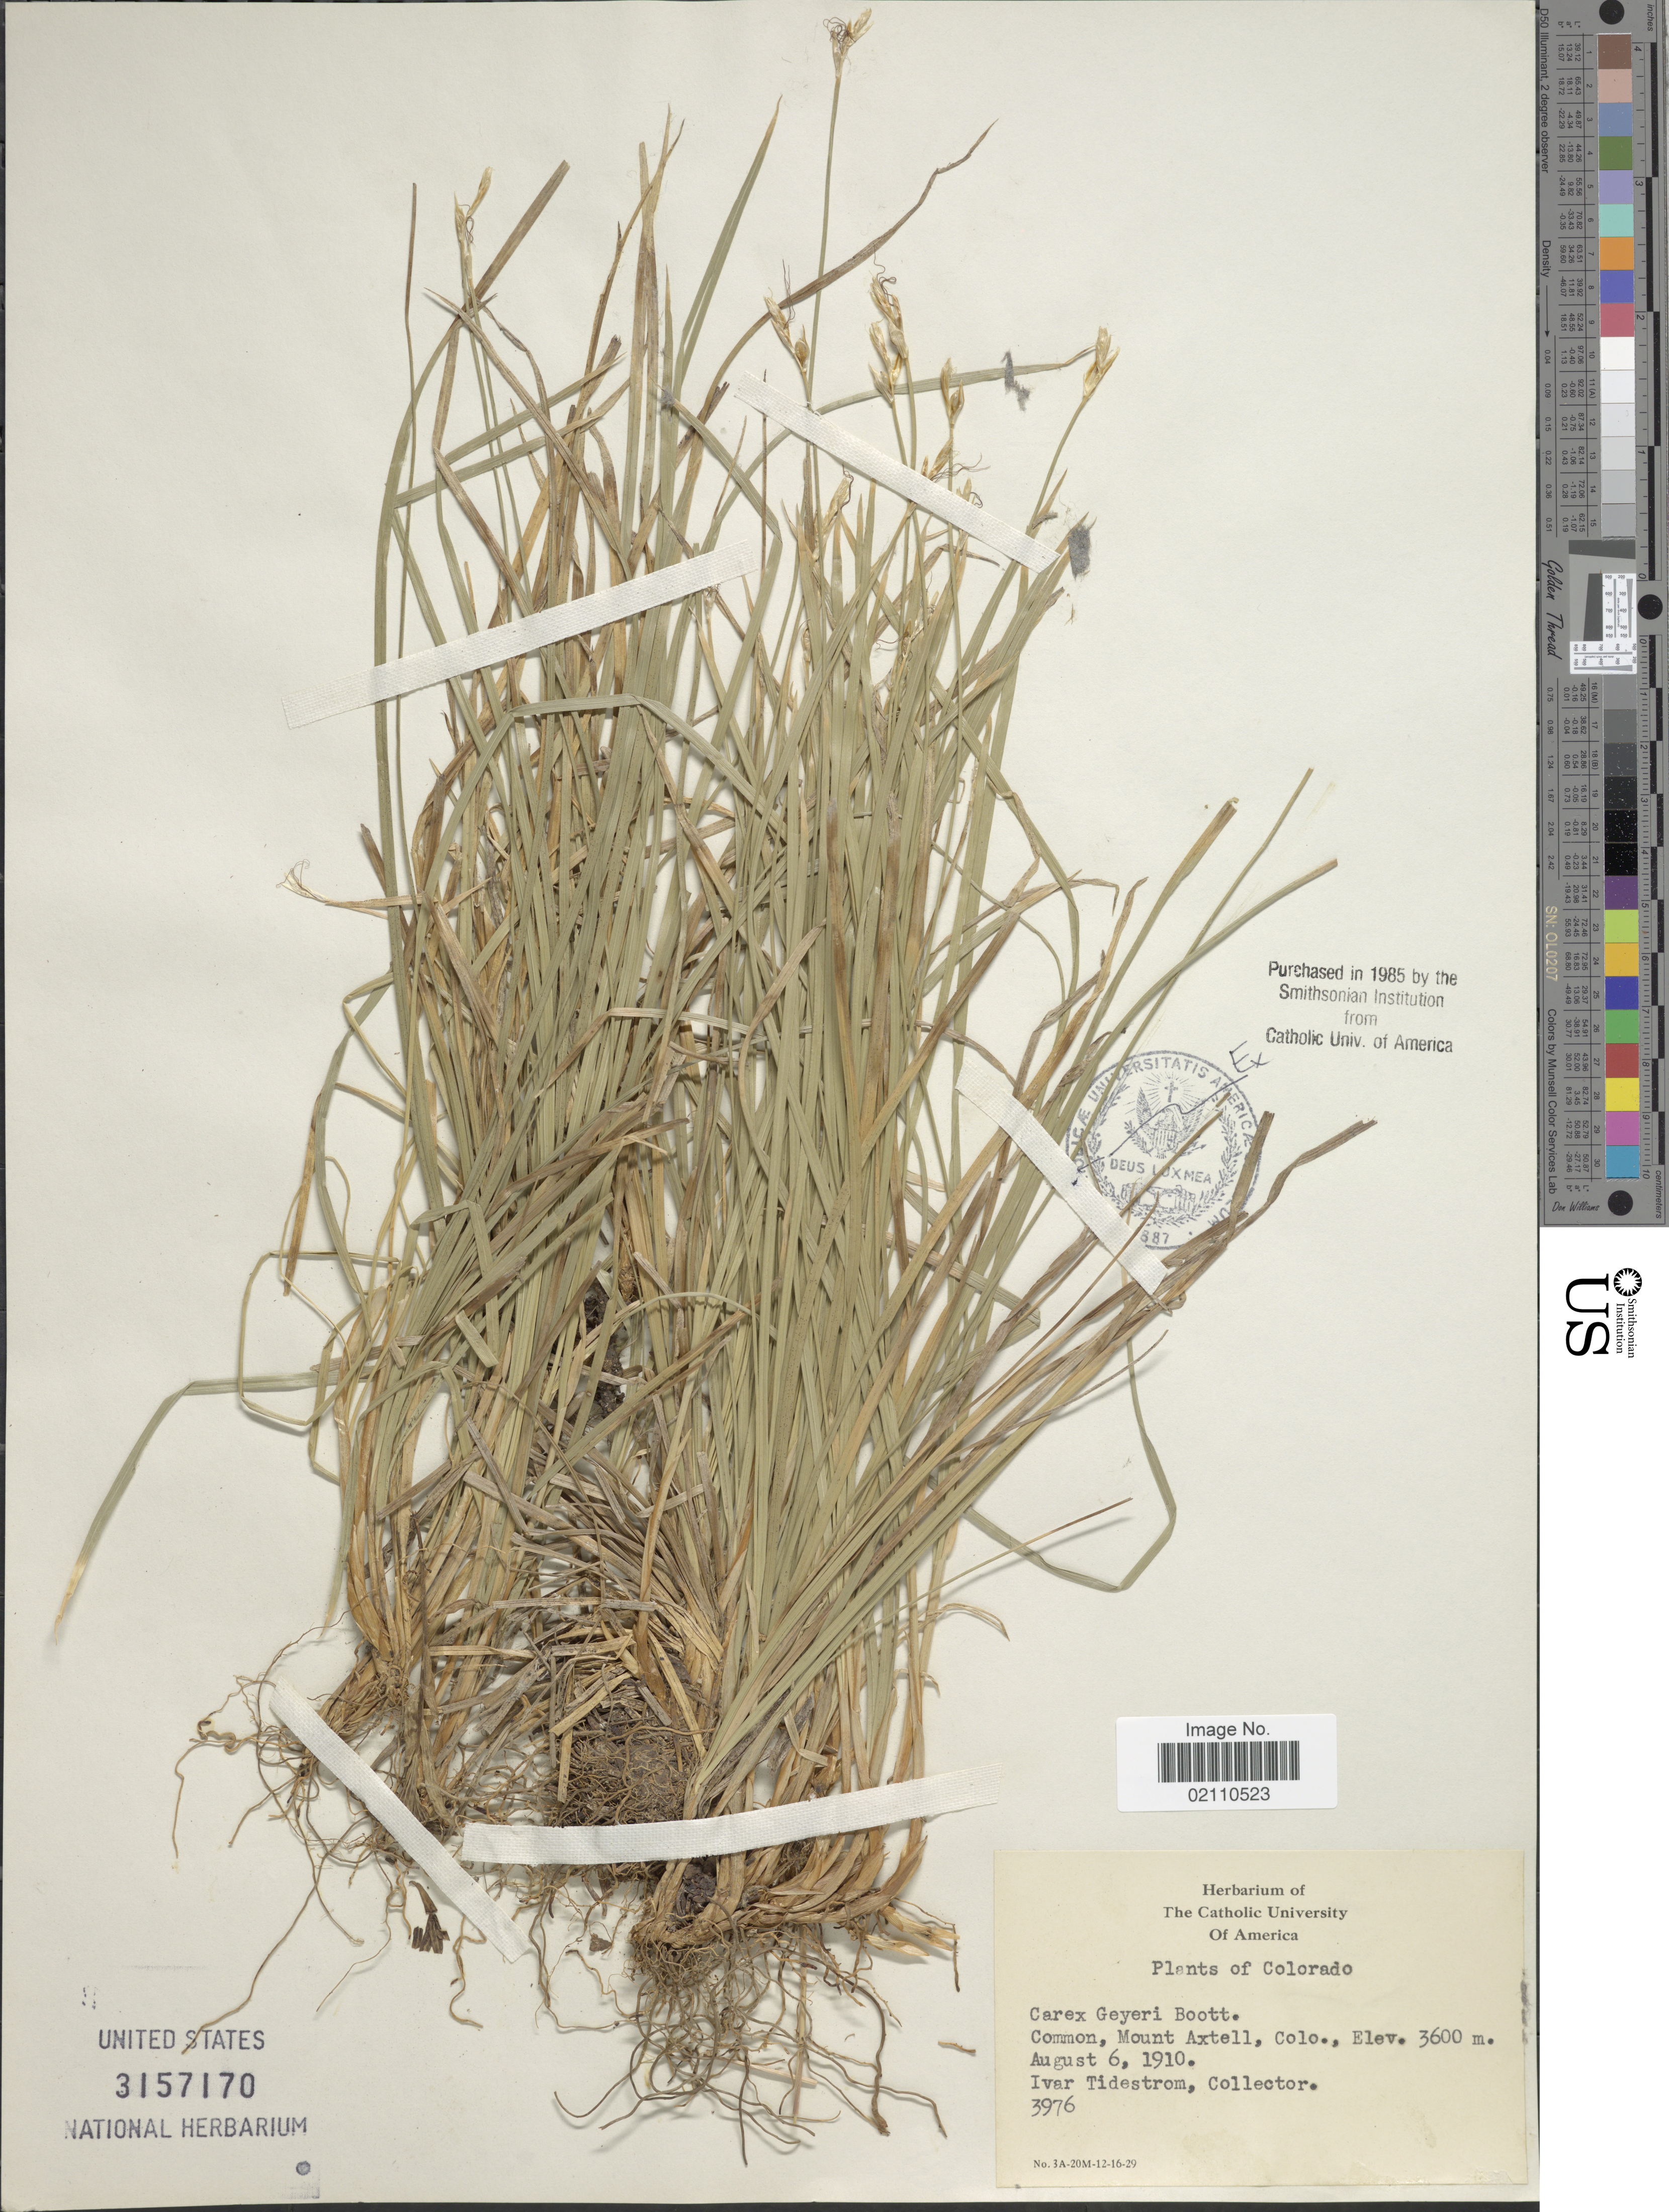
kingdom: Plantae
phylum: Tracheophyta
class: Liliopsida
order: Poales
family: Cyperaceae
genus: Carex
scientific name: Carex geyeri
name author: Boott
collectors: I. F. Tidestrom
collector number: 3976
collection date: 1910-08-06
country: United States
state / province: Colorado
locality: Common, Mount Axtell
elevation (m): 3600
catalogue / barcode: US 3157170